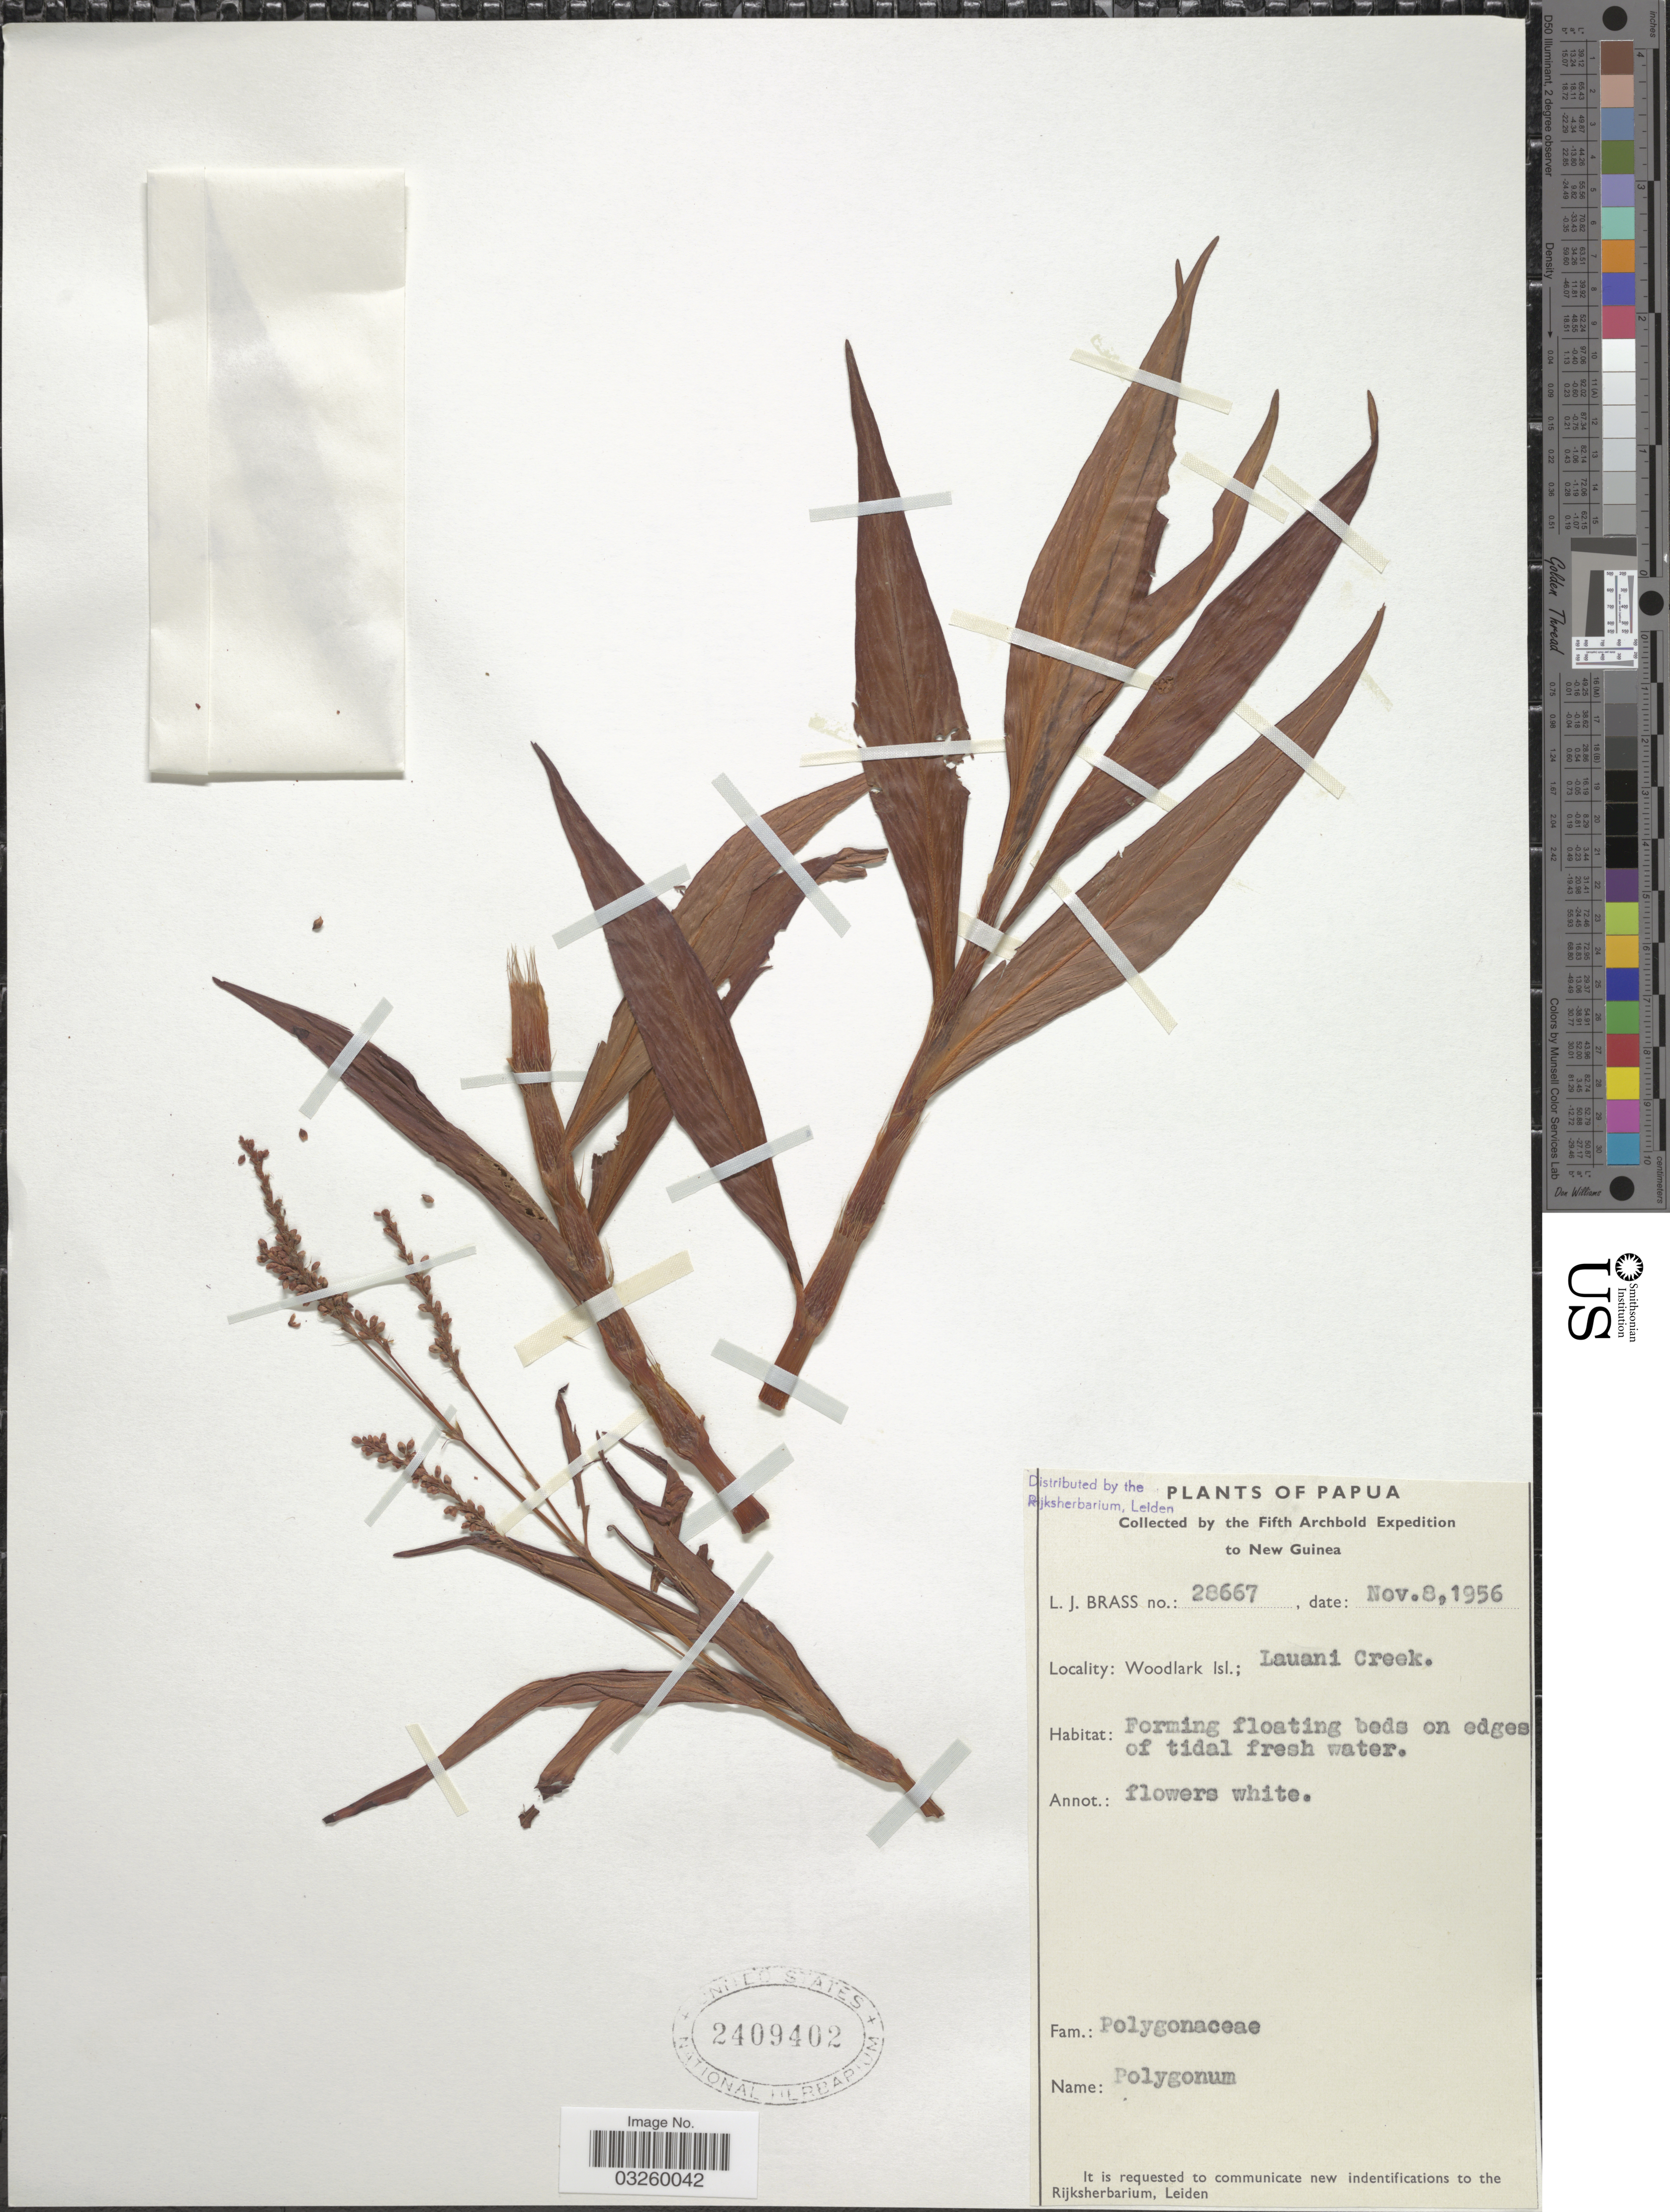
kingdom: Plantae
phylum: Tracheophyta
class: Magnoliopsida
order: Caryophyllales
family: Polygonaceae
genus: Persicaria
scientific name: Persicaria sp.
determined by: Wagner, W. L., (BOT), Smithsonian Institution - National Museum of Natural History (UNITED STATES)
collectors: L. J. Brass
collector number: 28667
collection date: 1956-11-08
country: Papua New Guinea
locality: New Guinea. Woodlark Isl.; Lauani Creek.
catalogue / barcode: US 2409402